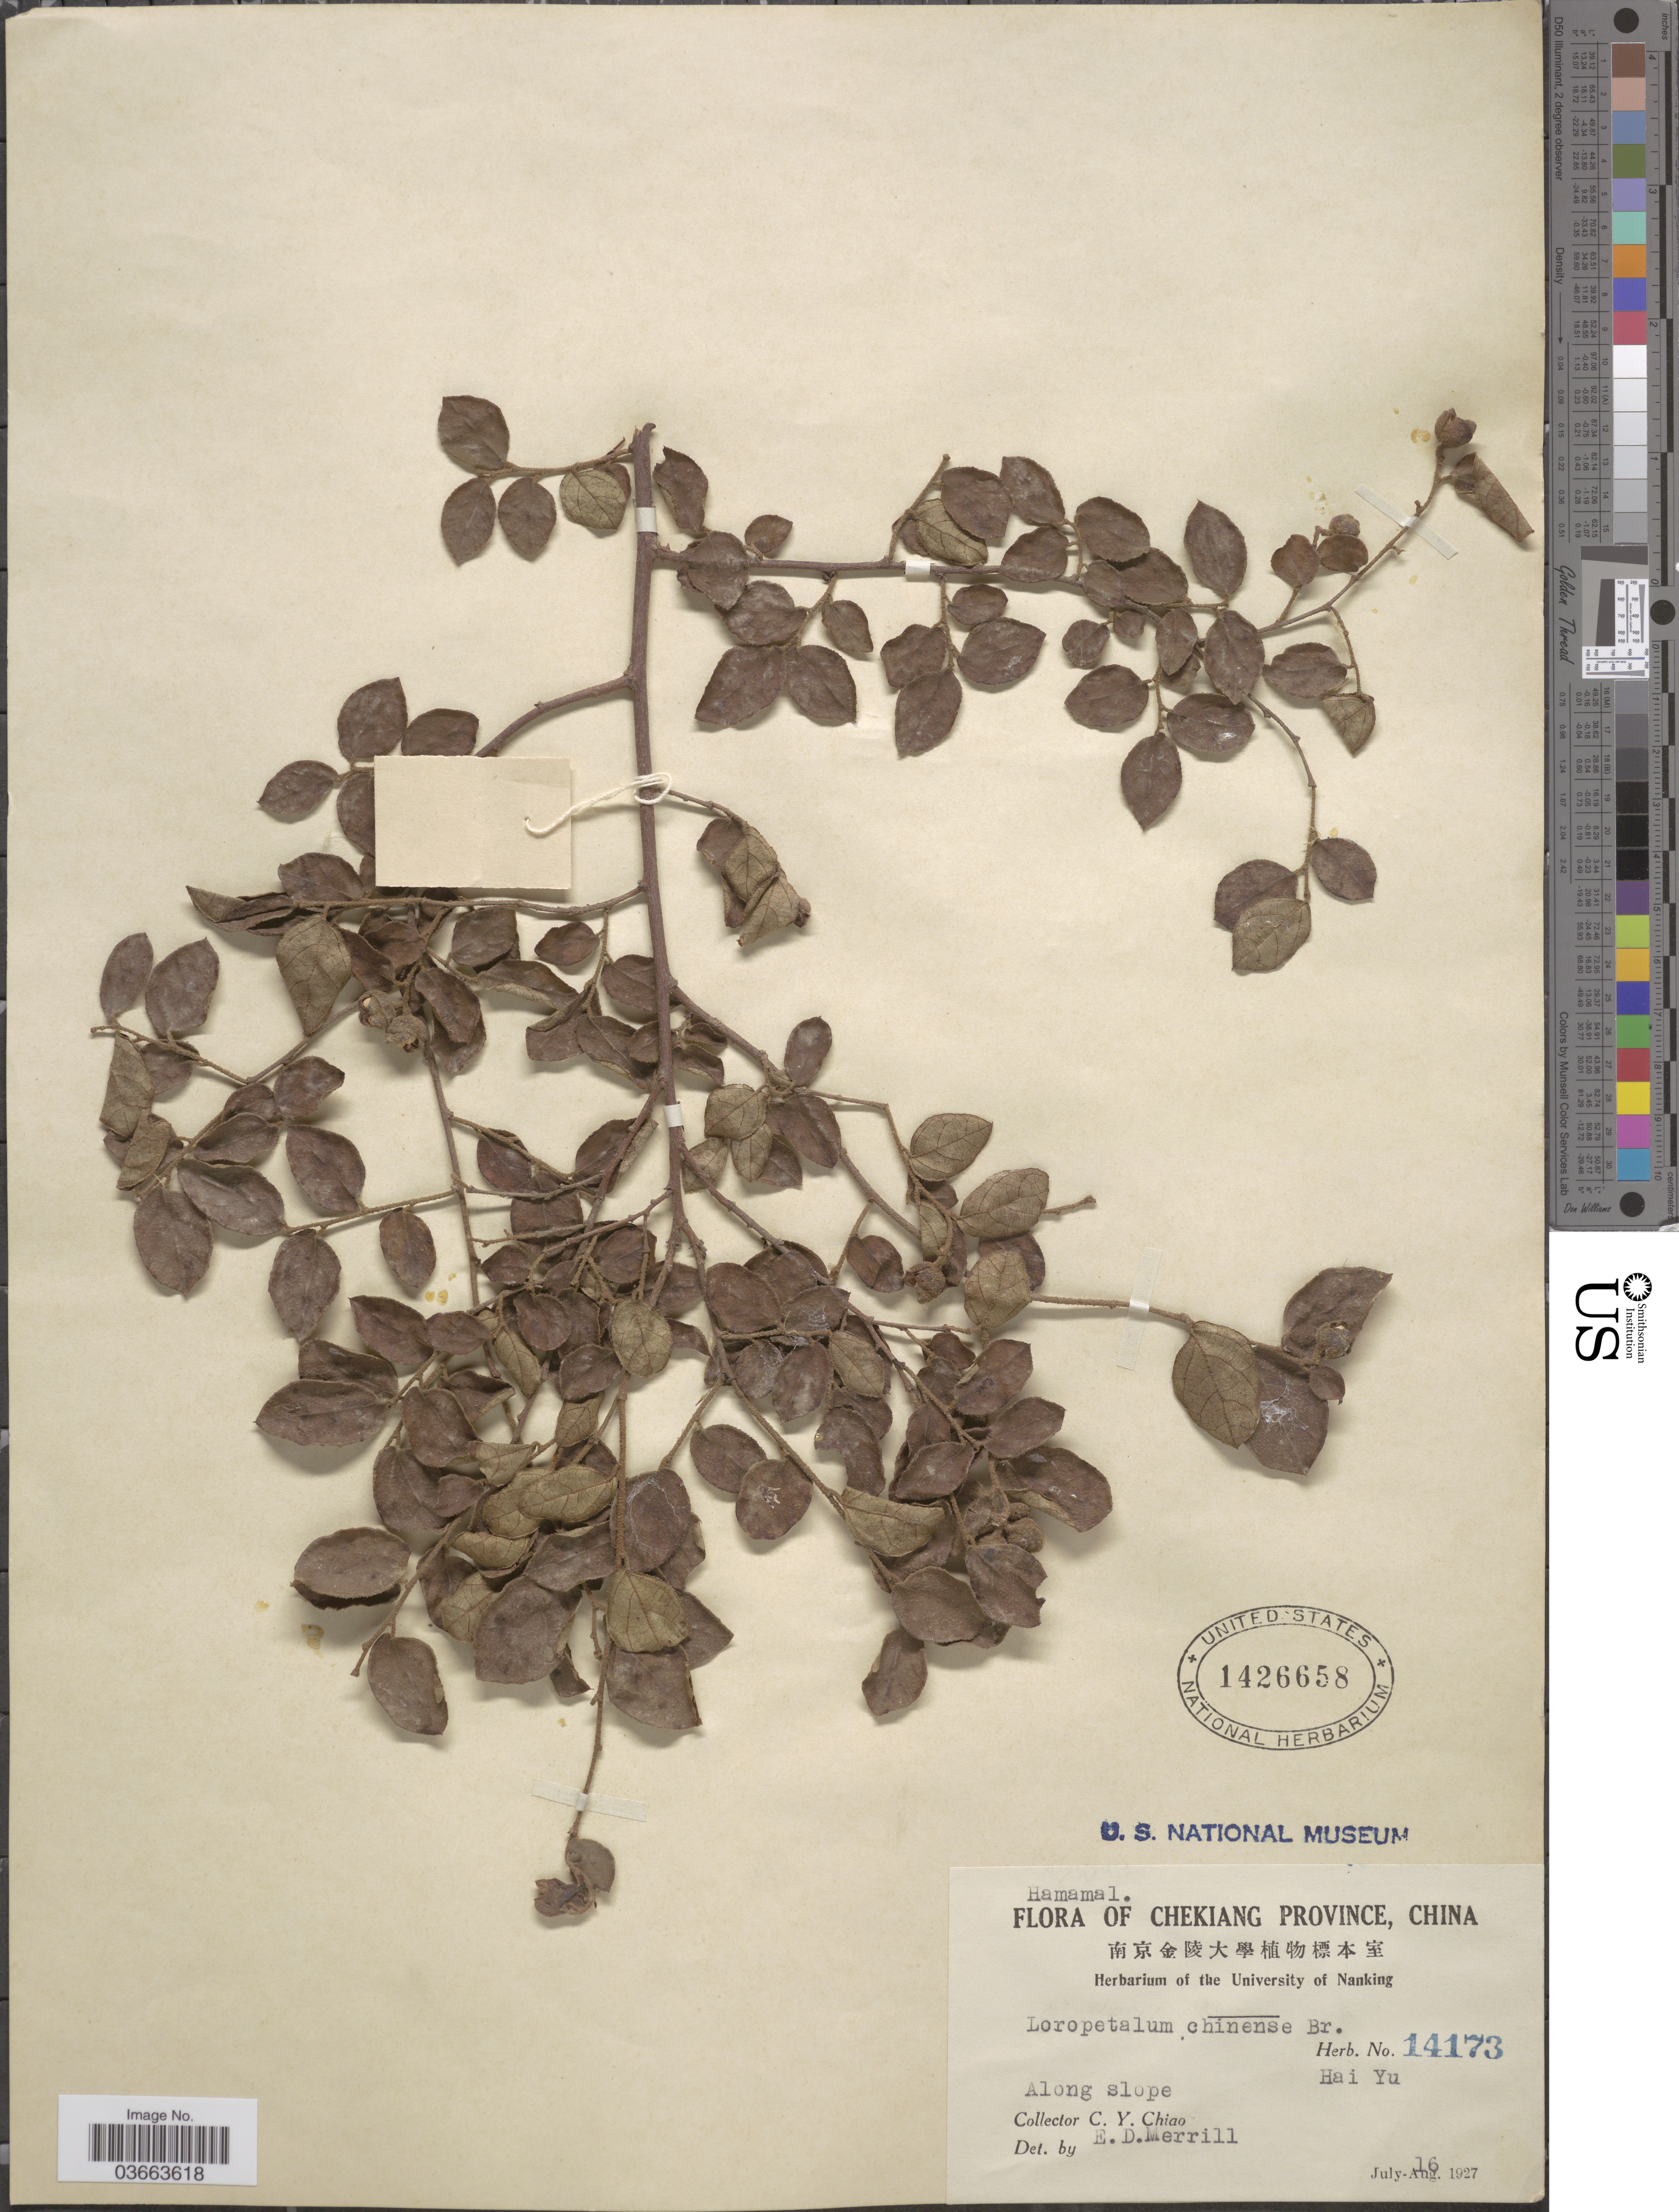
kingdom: Plantae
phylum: Tracheophyta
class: Magnoliopsida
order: Saxifragales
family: Hamamelidaceae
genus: Loropetalum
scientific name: Loropetalum chinense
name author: (R. Br.) Oliv.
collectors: C. Y. Chiao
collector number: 14173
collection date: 1927-07-16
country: China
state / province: Zhejiang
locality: Chekiang Province. Hai Yu.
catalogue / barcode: US 1426658